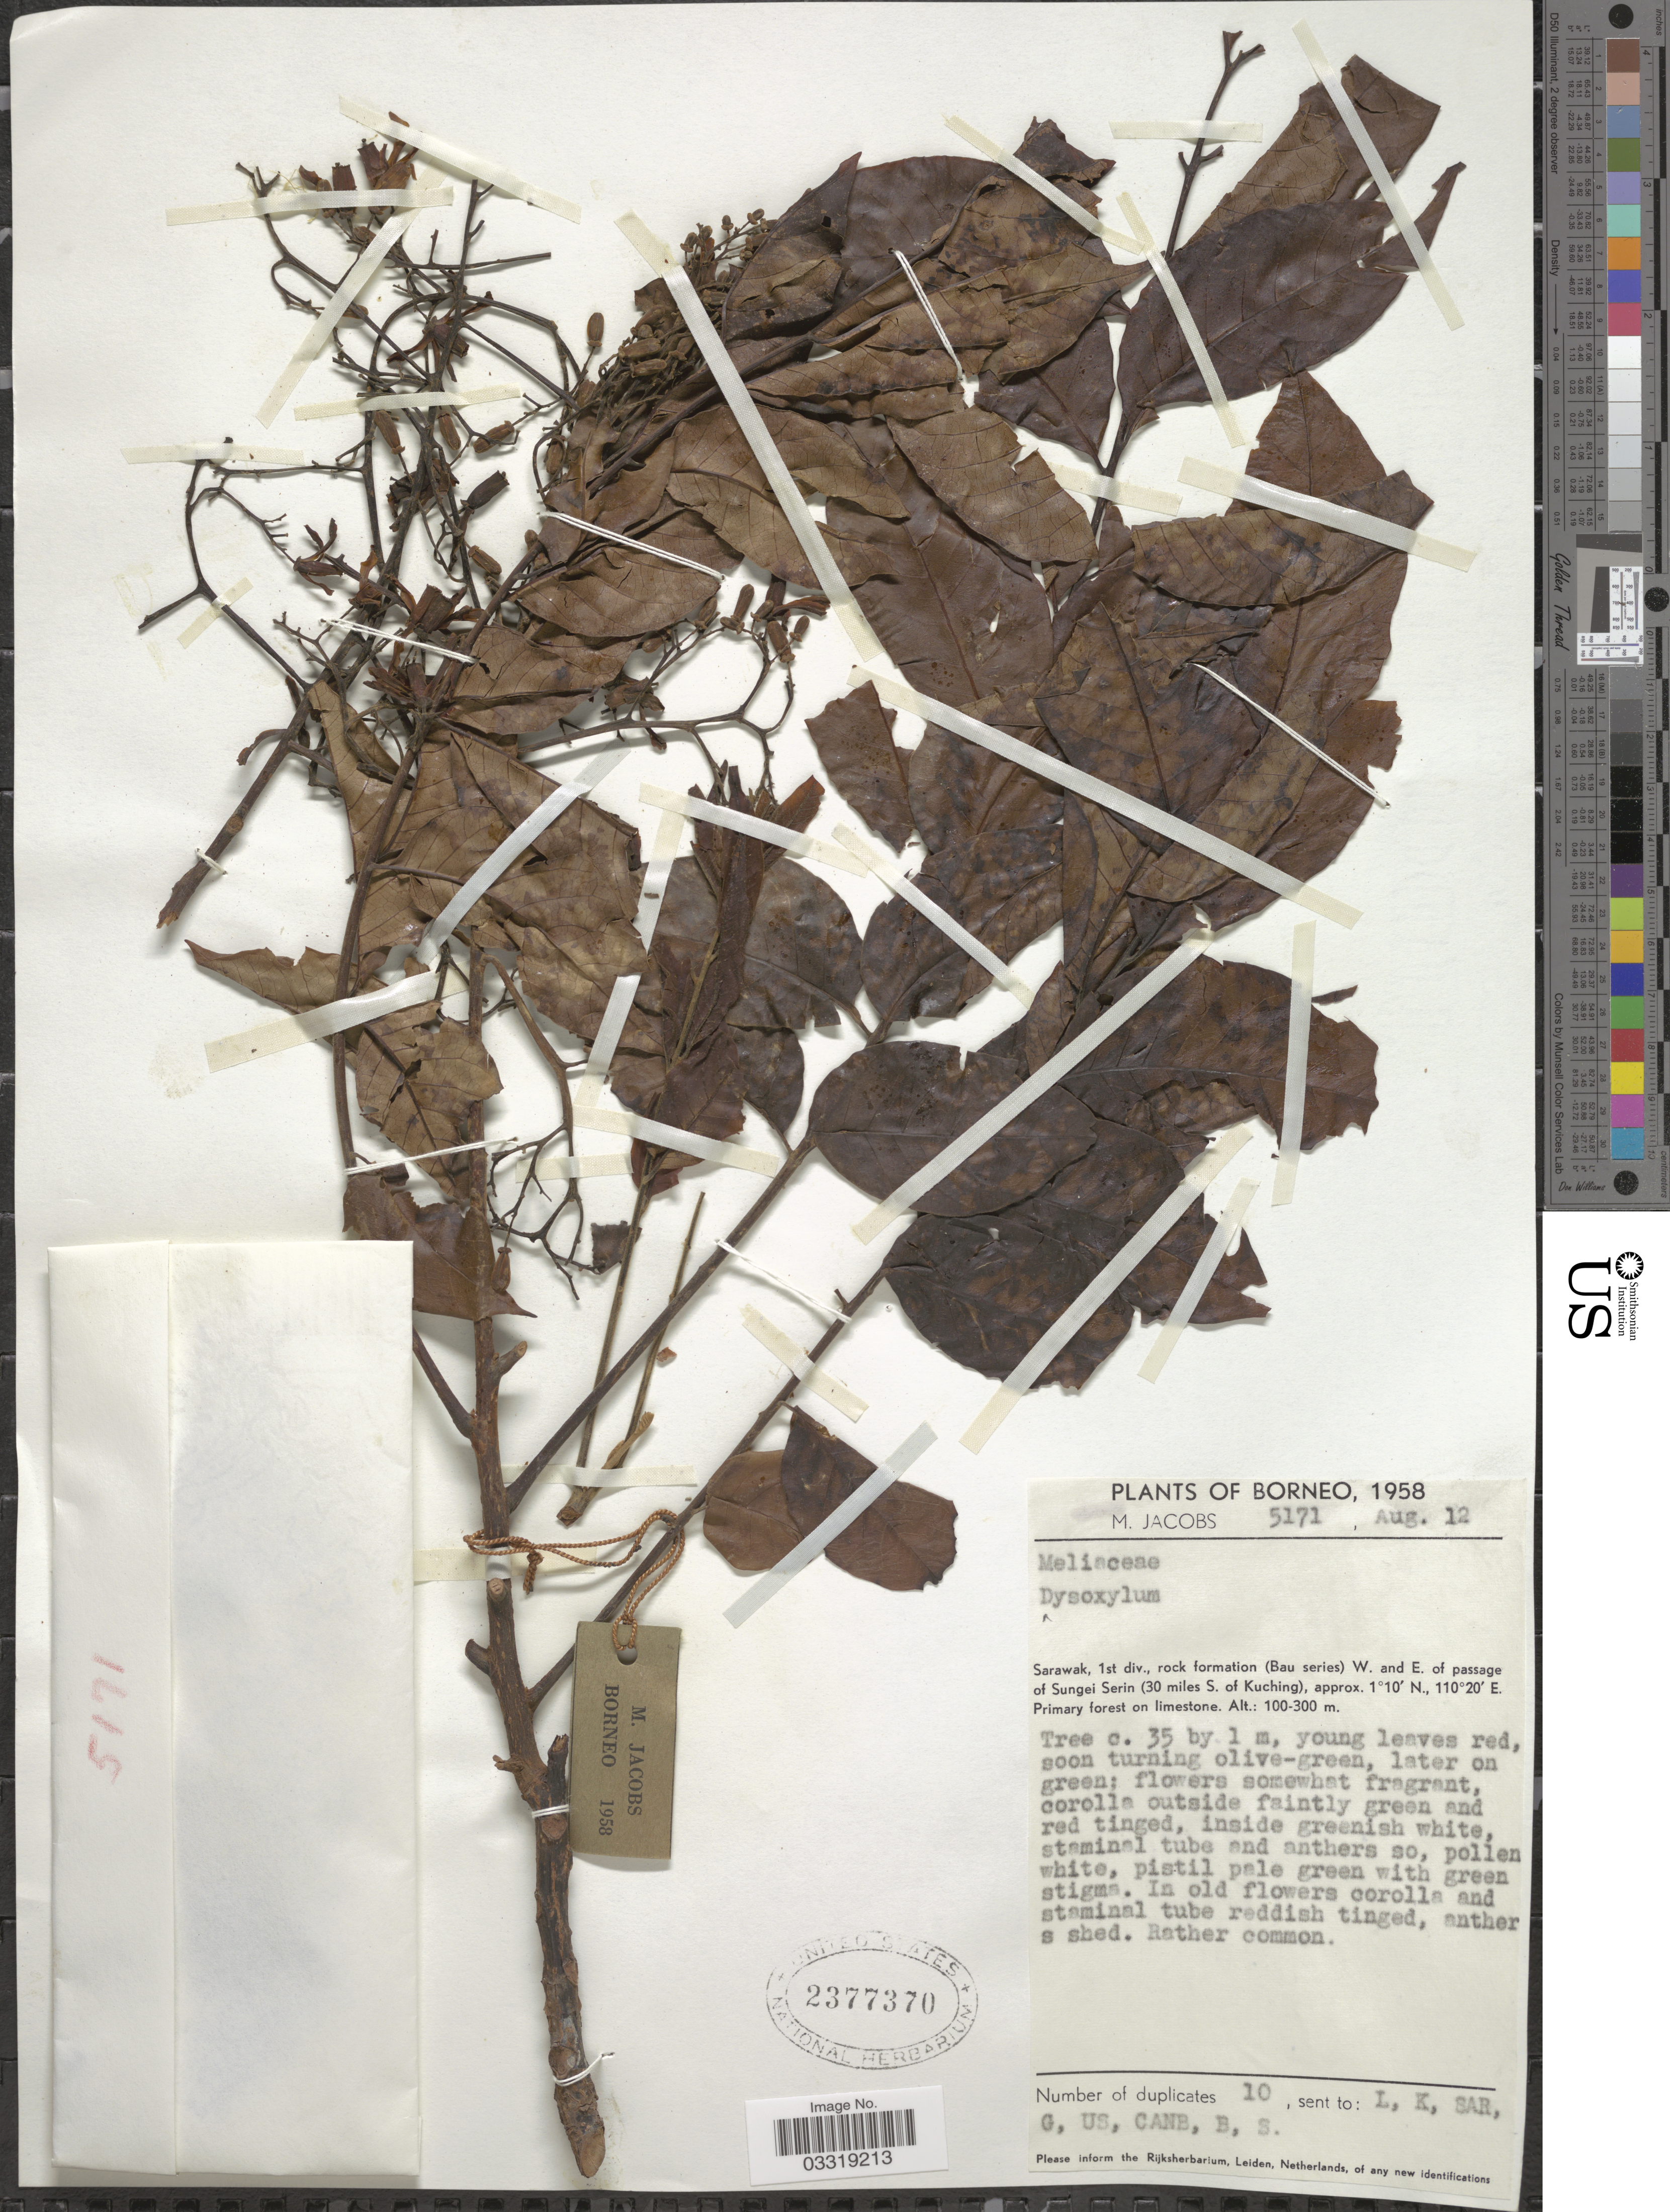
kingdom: Plantae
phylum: Tracheophyta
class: Magnoliopsida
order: Sapindales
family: Meliaceae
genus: Chukrasia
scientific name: Chukrasia tabularis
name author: A. Juss.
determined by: Mabberley, David J.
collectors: M. Jacobs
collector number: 5171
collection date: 1958-08-12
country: Malaysia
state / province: Sarawak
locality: Borneo, Sarawak, 1st div., rock formation (Bau series) W. and E. of passage of Sungei Serin (30 miles S. of Kuching).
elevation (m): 100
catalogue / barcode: US 2377370